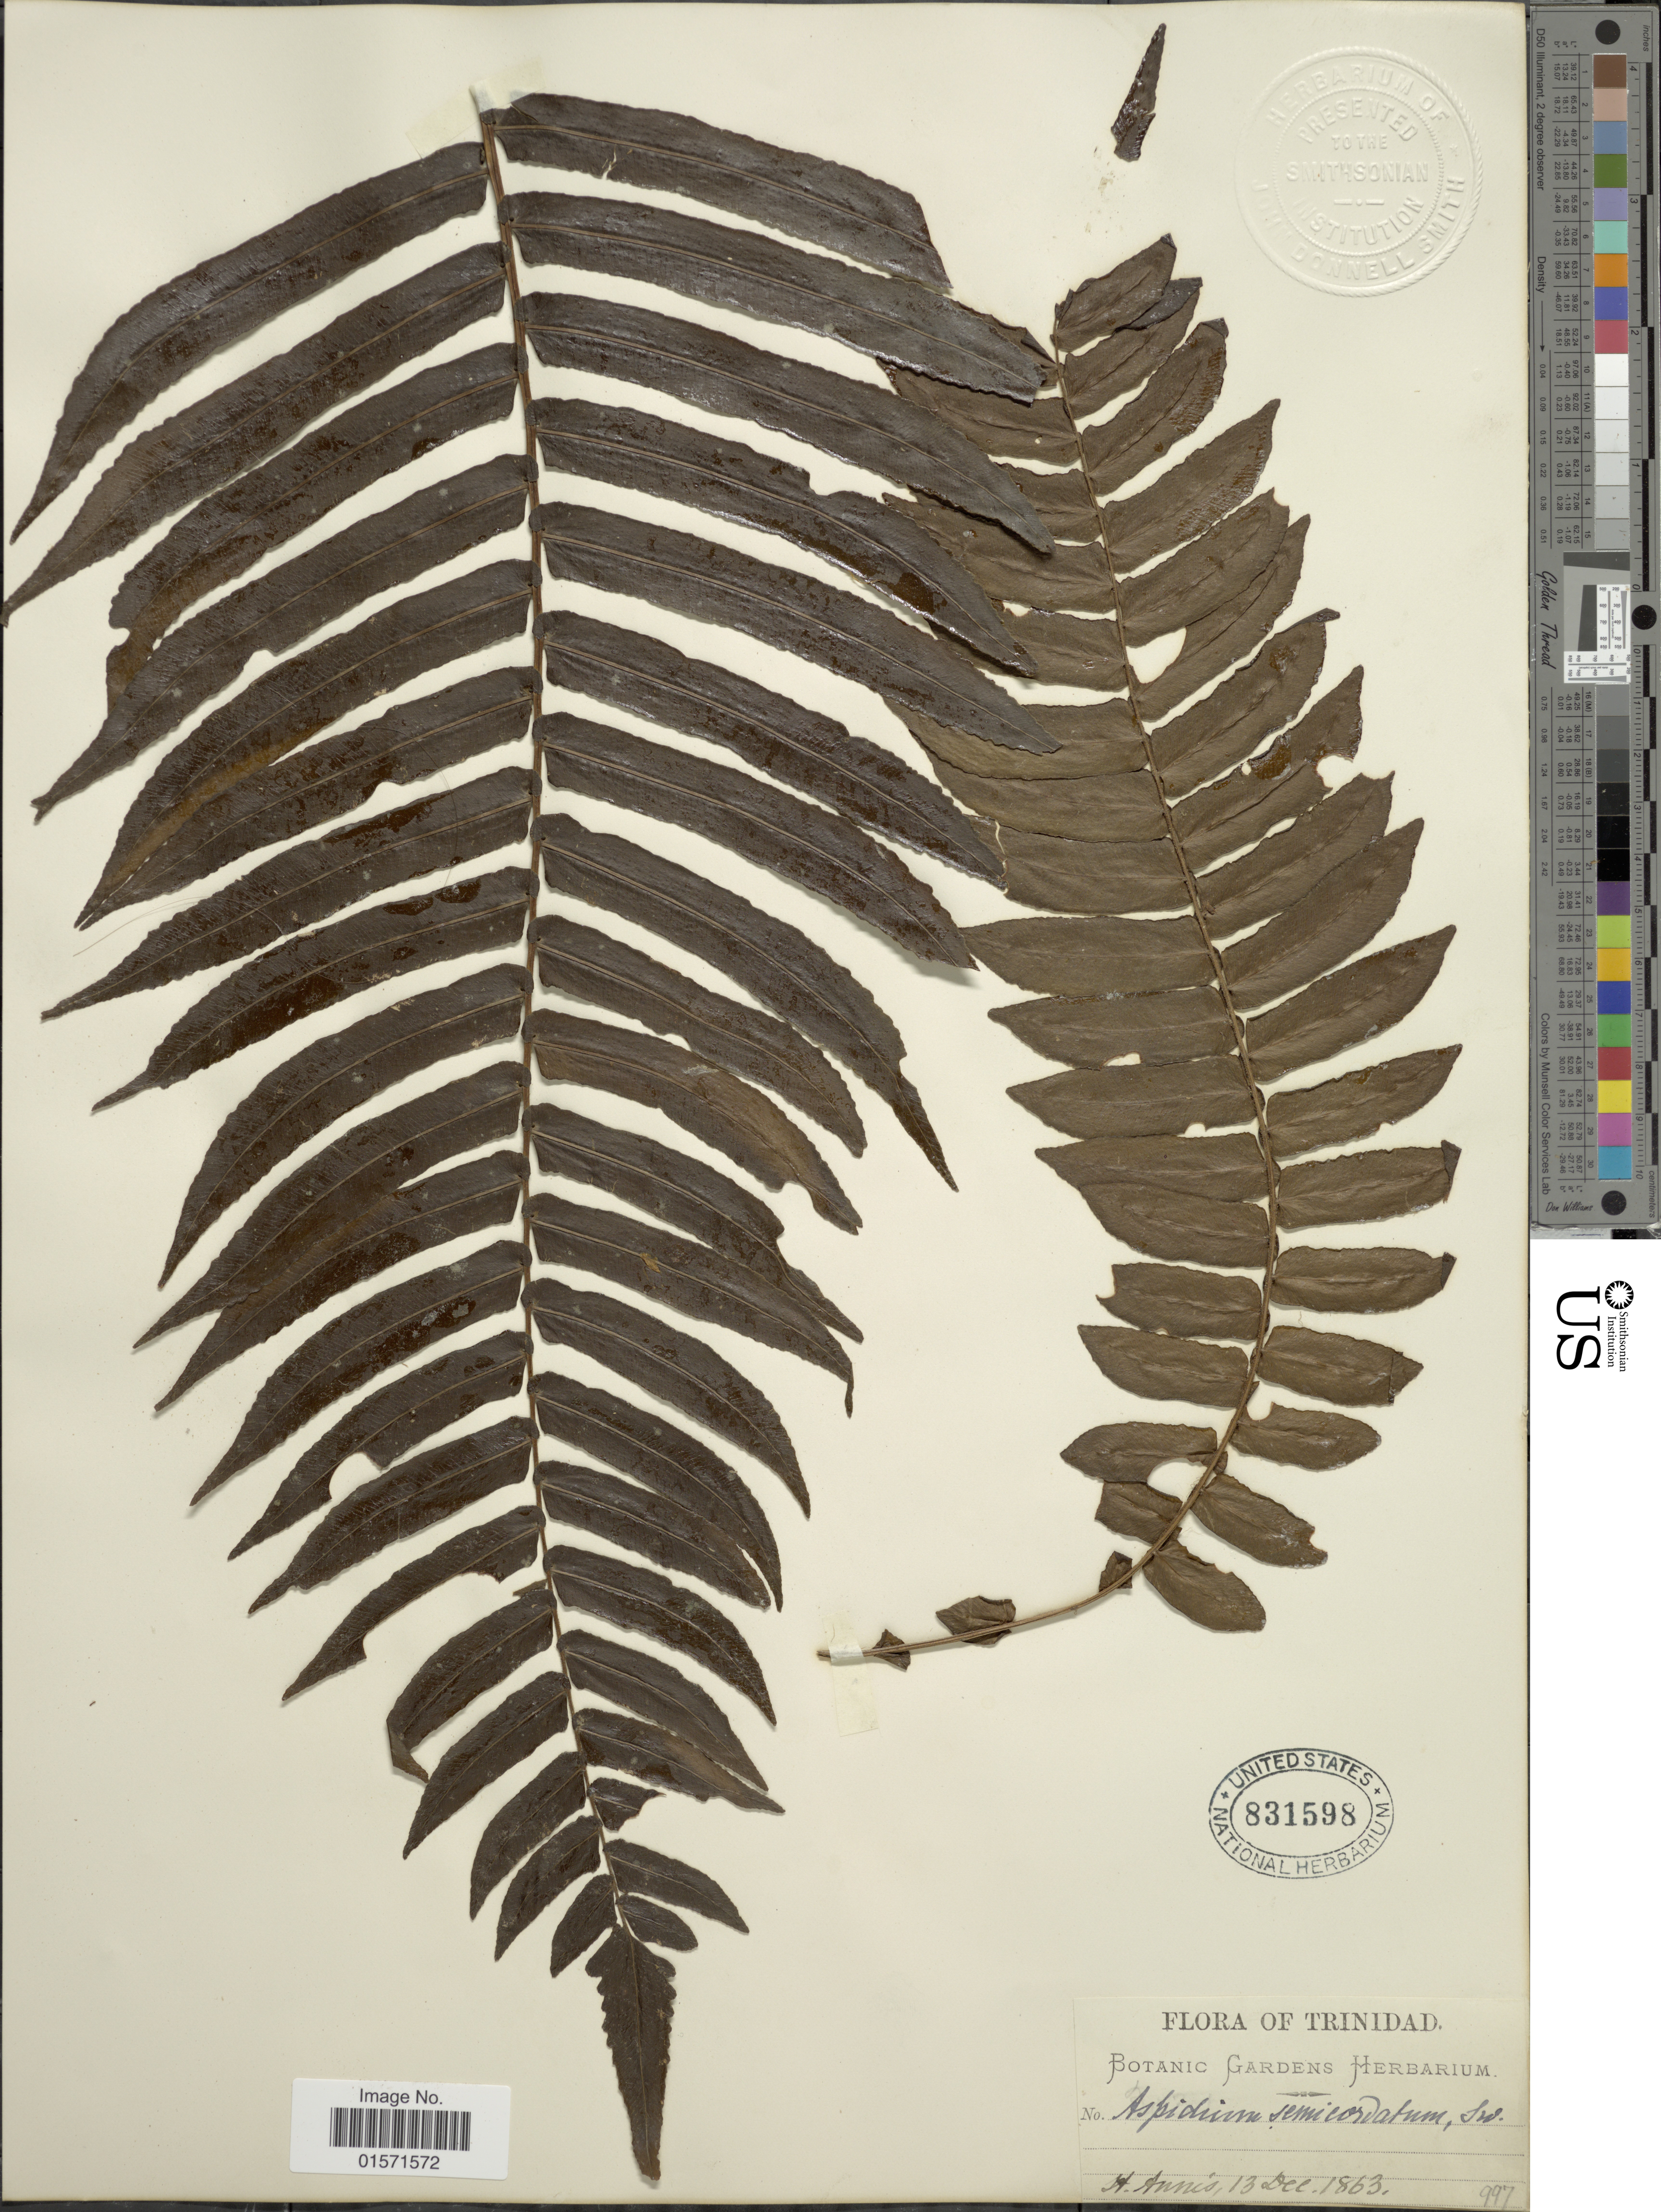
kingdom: Plantae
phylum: Tracheophyta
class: Polypodiopsida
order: Polypodiales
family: Lomariopsidaceae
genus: Cyclopeltis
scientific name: Cyclopeltis semicordata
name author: (Sw.) J. Sm.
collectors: H. Annis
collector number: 997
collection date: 1863-12-13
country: Trinidad and Tobago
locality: Trinidad.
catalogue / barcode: US 831598